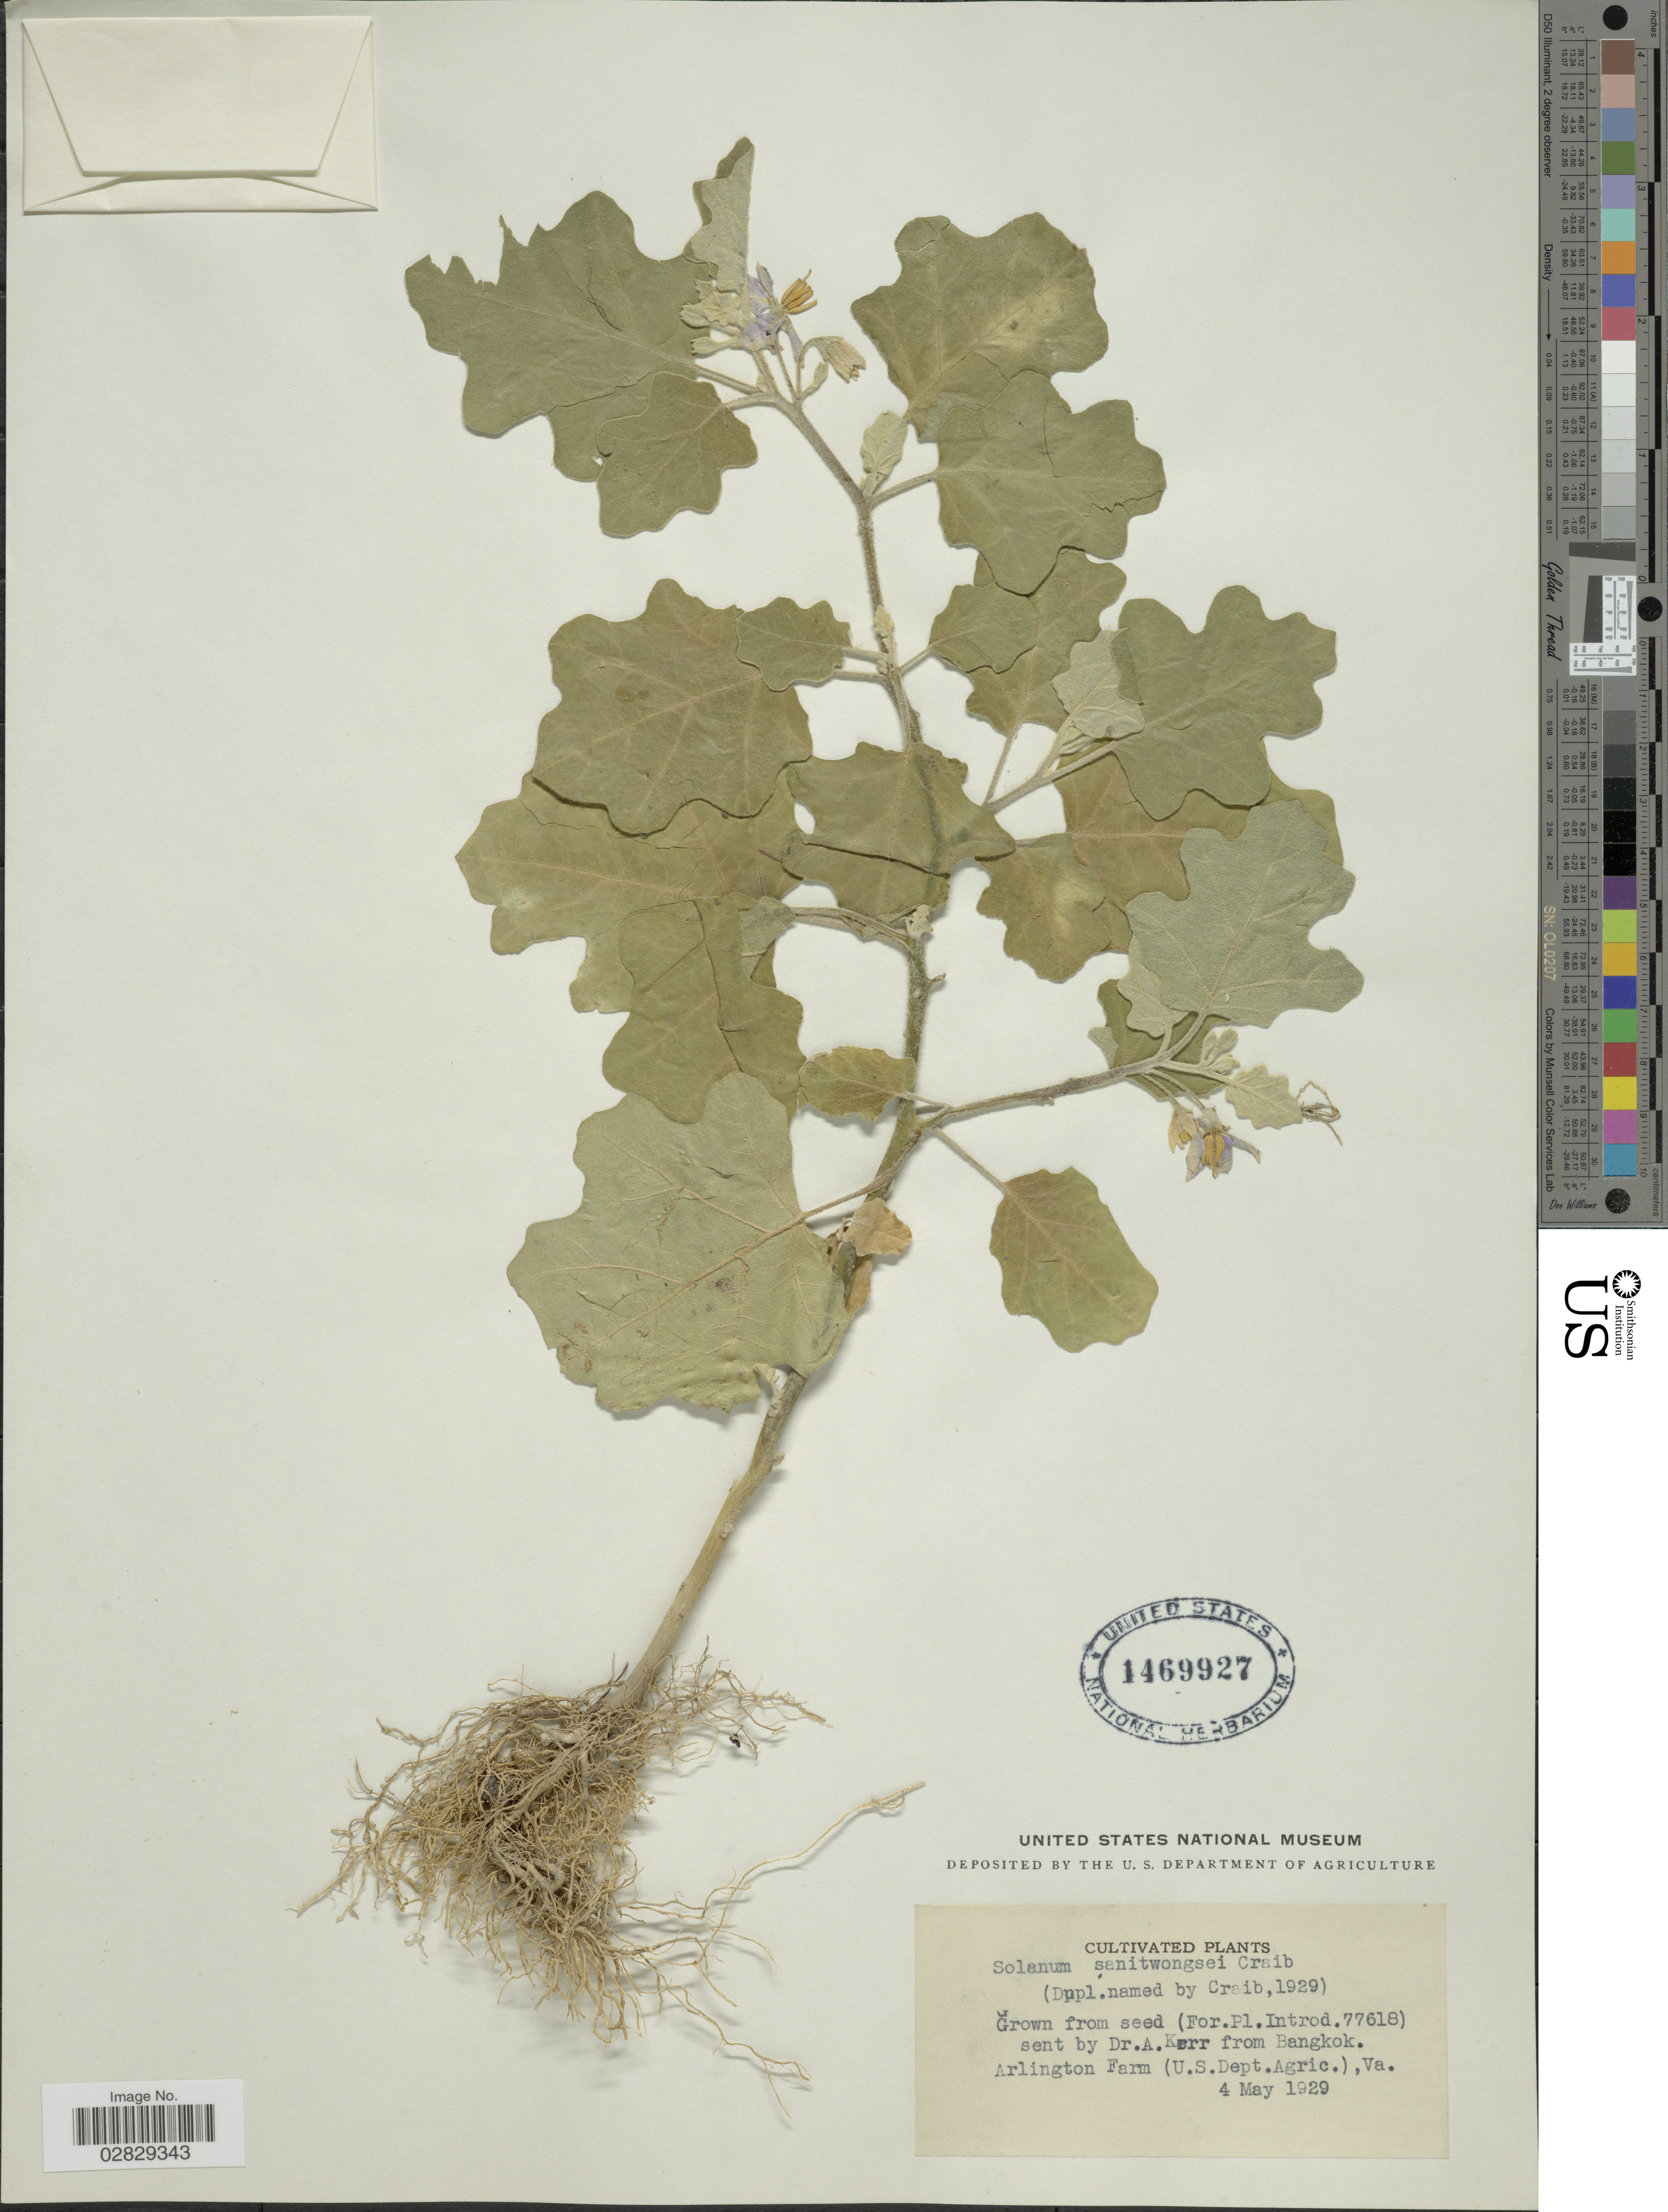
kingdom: Plantae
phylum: Tracheophyta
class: Magnoliopsida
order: Solanales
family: Solanaceae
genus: Solanum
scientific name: Solanum sanitwongsei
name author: Craib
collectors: A. Kerr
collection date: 1929-05-04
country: United States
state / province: Virginia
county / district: Arlington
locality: Arlington Farm (U.S.DepT. Agric.).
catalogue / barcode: US 1469927